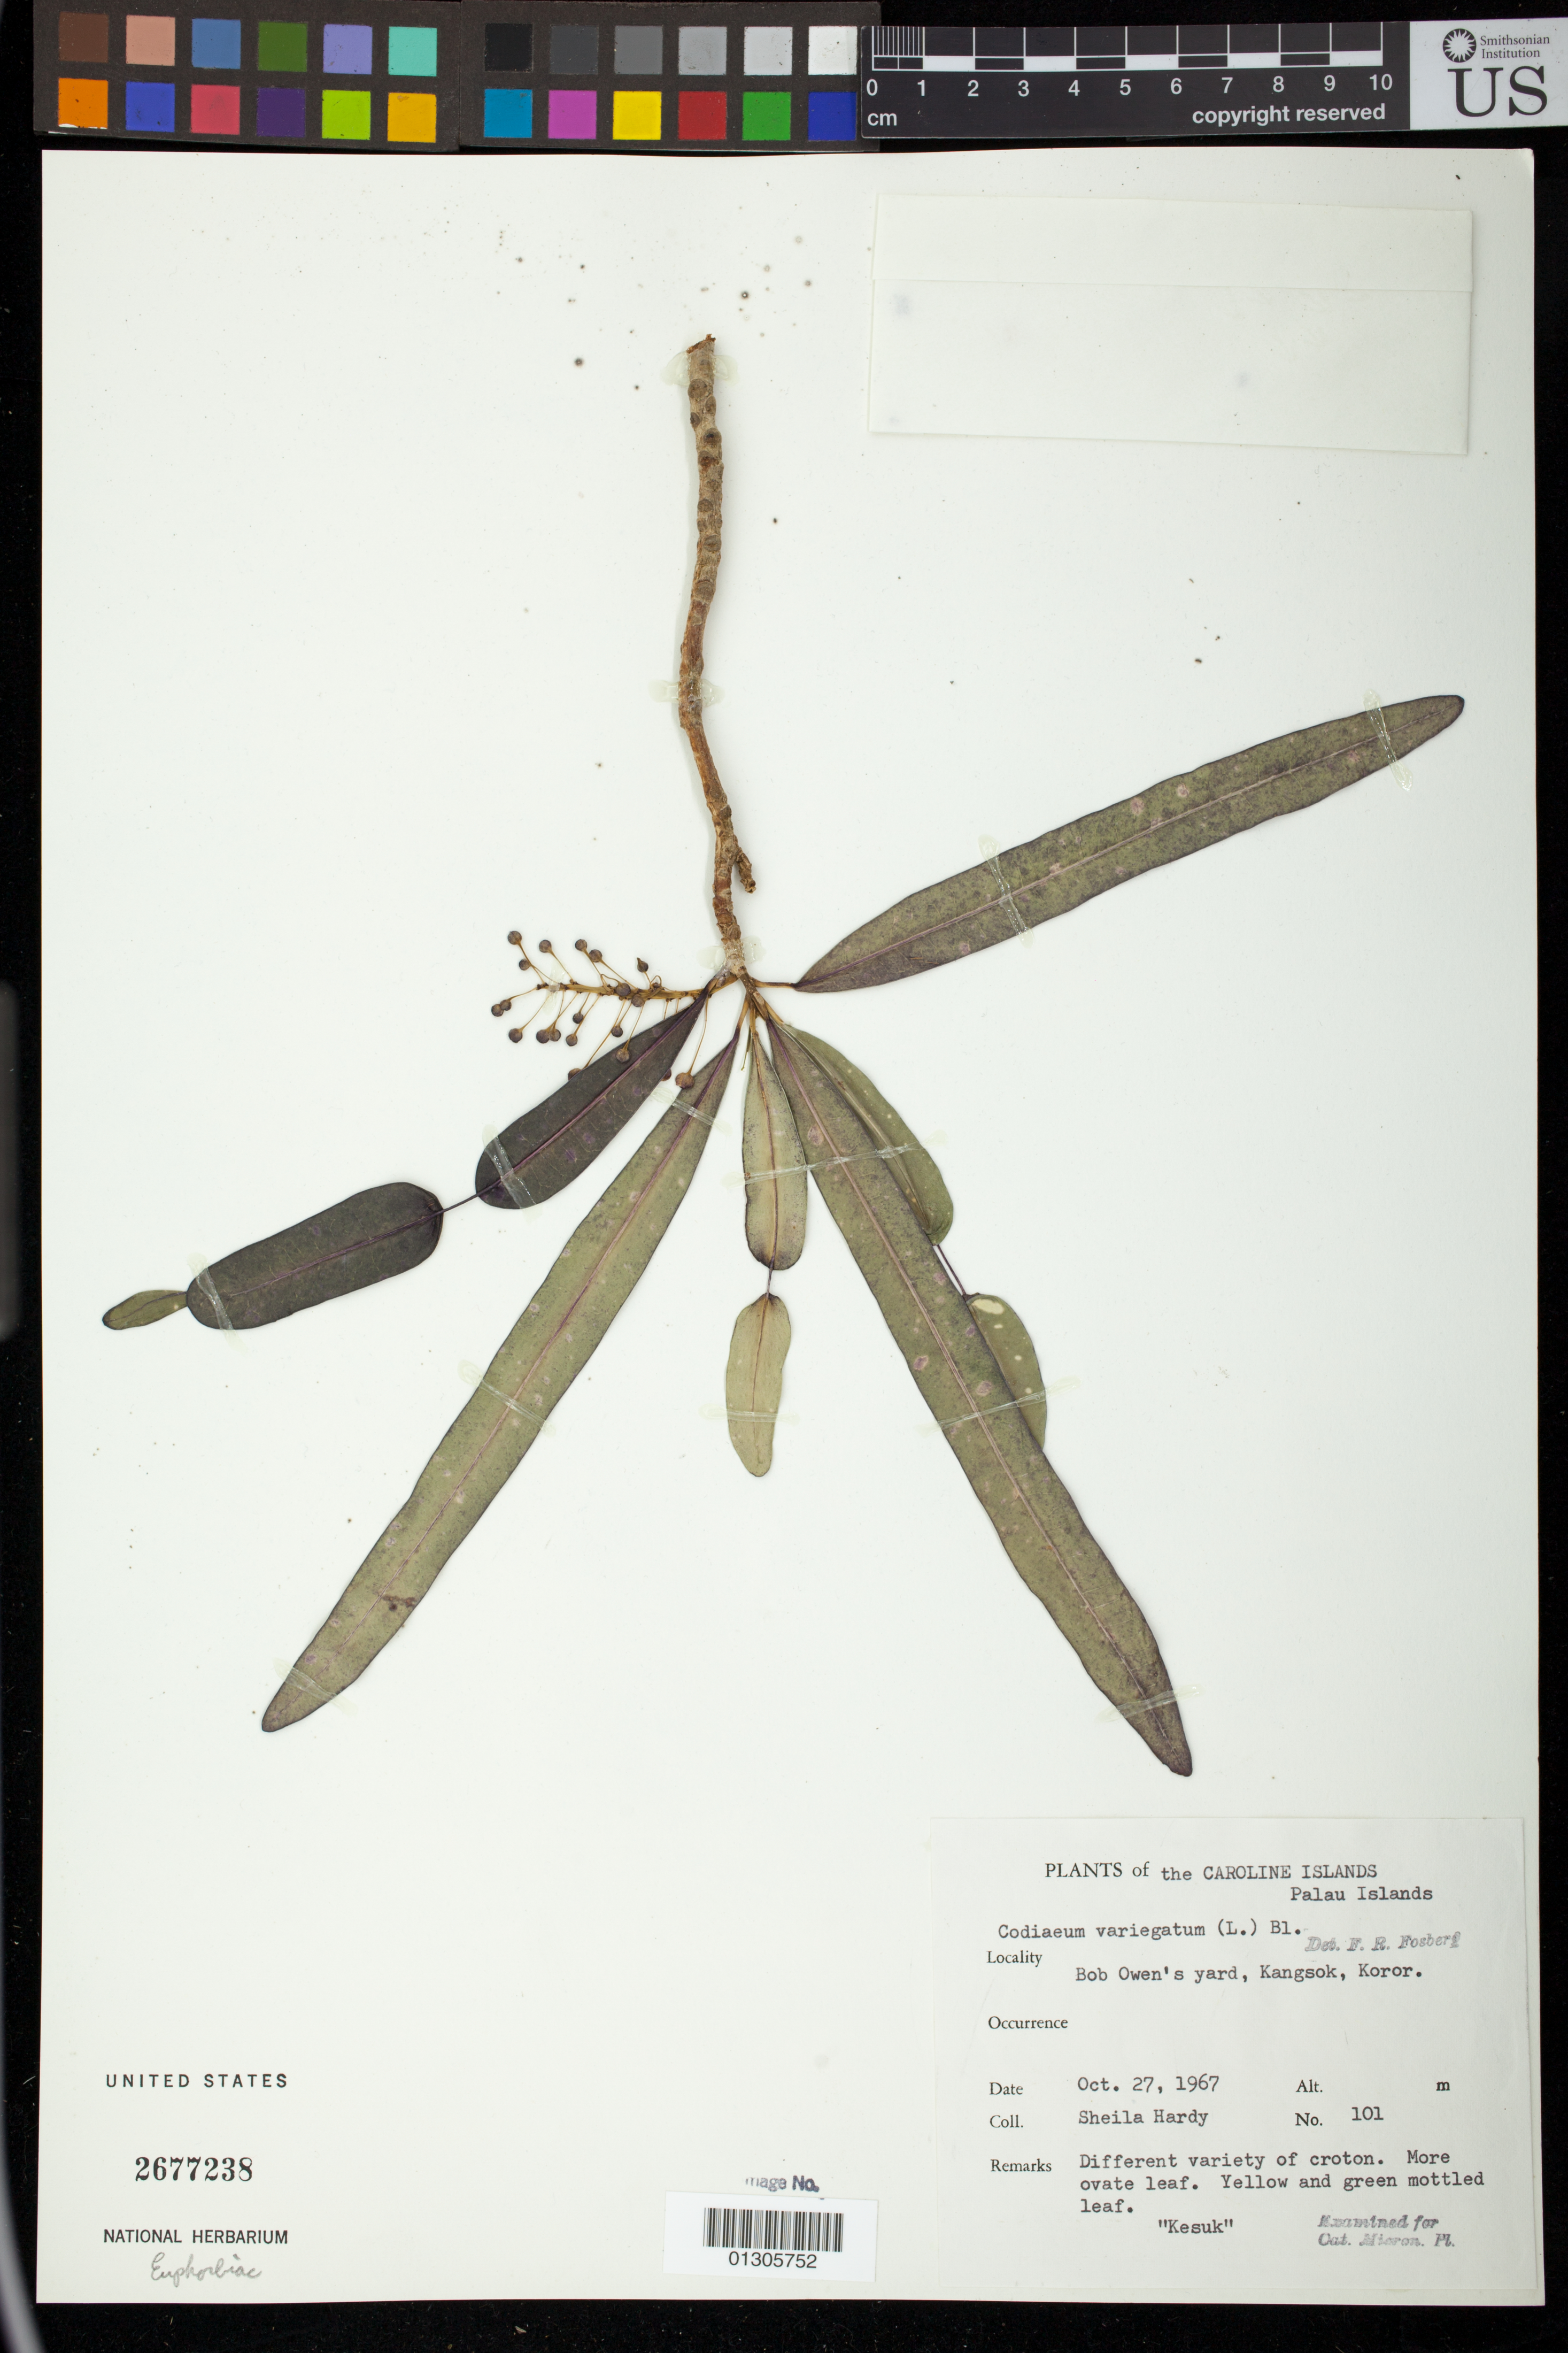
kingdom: Plantae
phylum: Tracheophyta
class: Magnoliopsida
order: Malpighiales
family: Euphorbiaceae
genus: Codiaeum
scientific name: Codiaeum variegatum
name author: (L.) Rumph. ex A. Juss.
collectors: S. Hardy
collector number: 101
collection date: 1967-10-27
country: Palau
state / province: Koror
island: Oreor [Koror]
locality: Bob Owen's yard, Kangsok, Koror.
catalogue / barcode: US 2677238